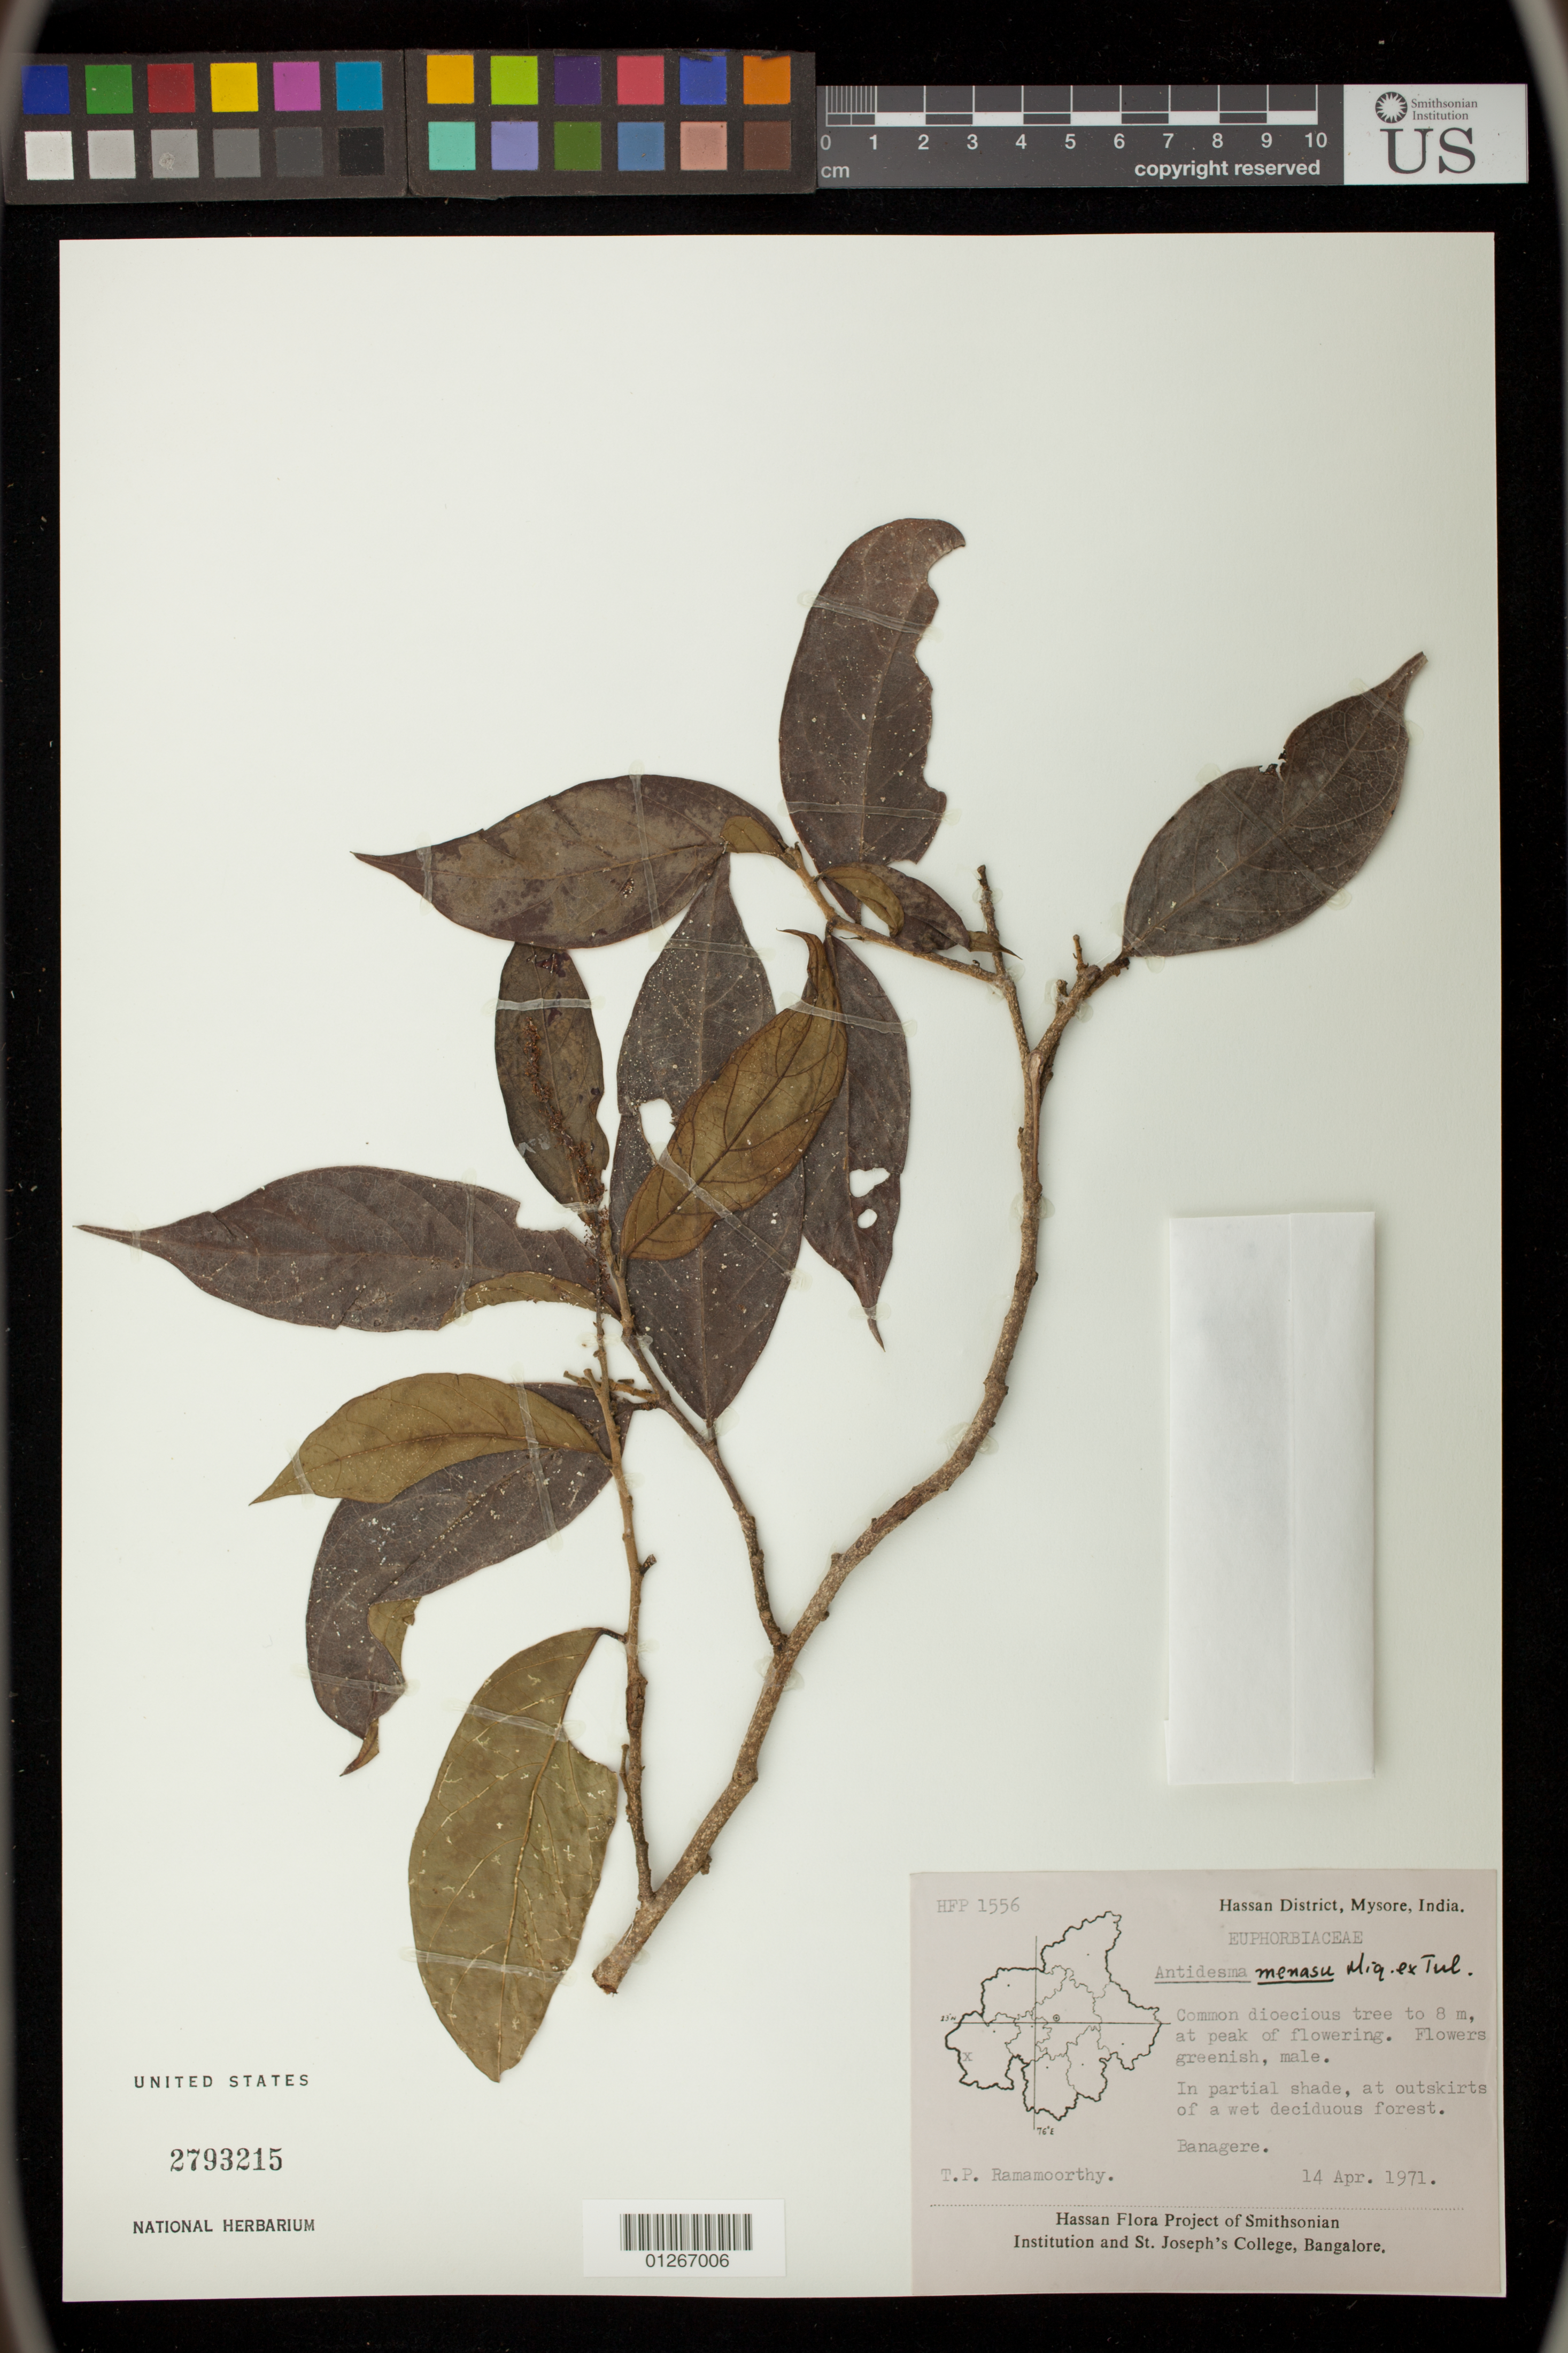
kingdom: Plantae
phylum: Tracheophyta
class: Magnoliopsida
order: Malpighiales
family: Phyllanthaceae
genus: Antidesma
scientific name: Antidesma menasu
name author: Miq. ex Tul.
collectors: T. P. Ramamoorthy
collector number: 1556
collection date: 1971-04-14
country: India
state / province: Karnataka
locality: Hassan District, Mysore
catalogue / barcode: US 2793215